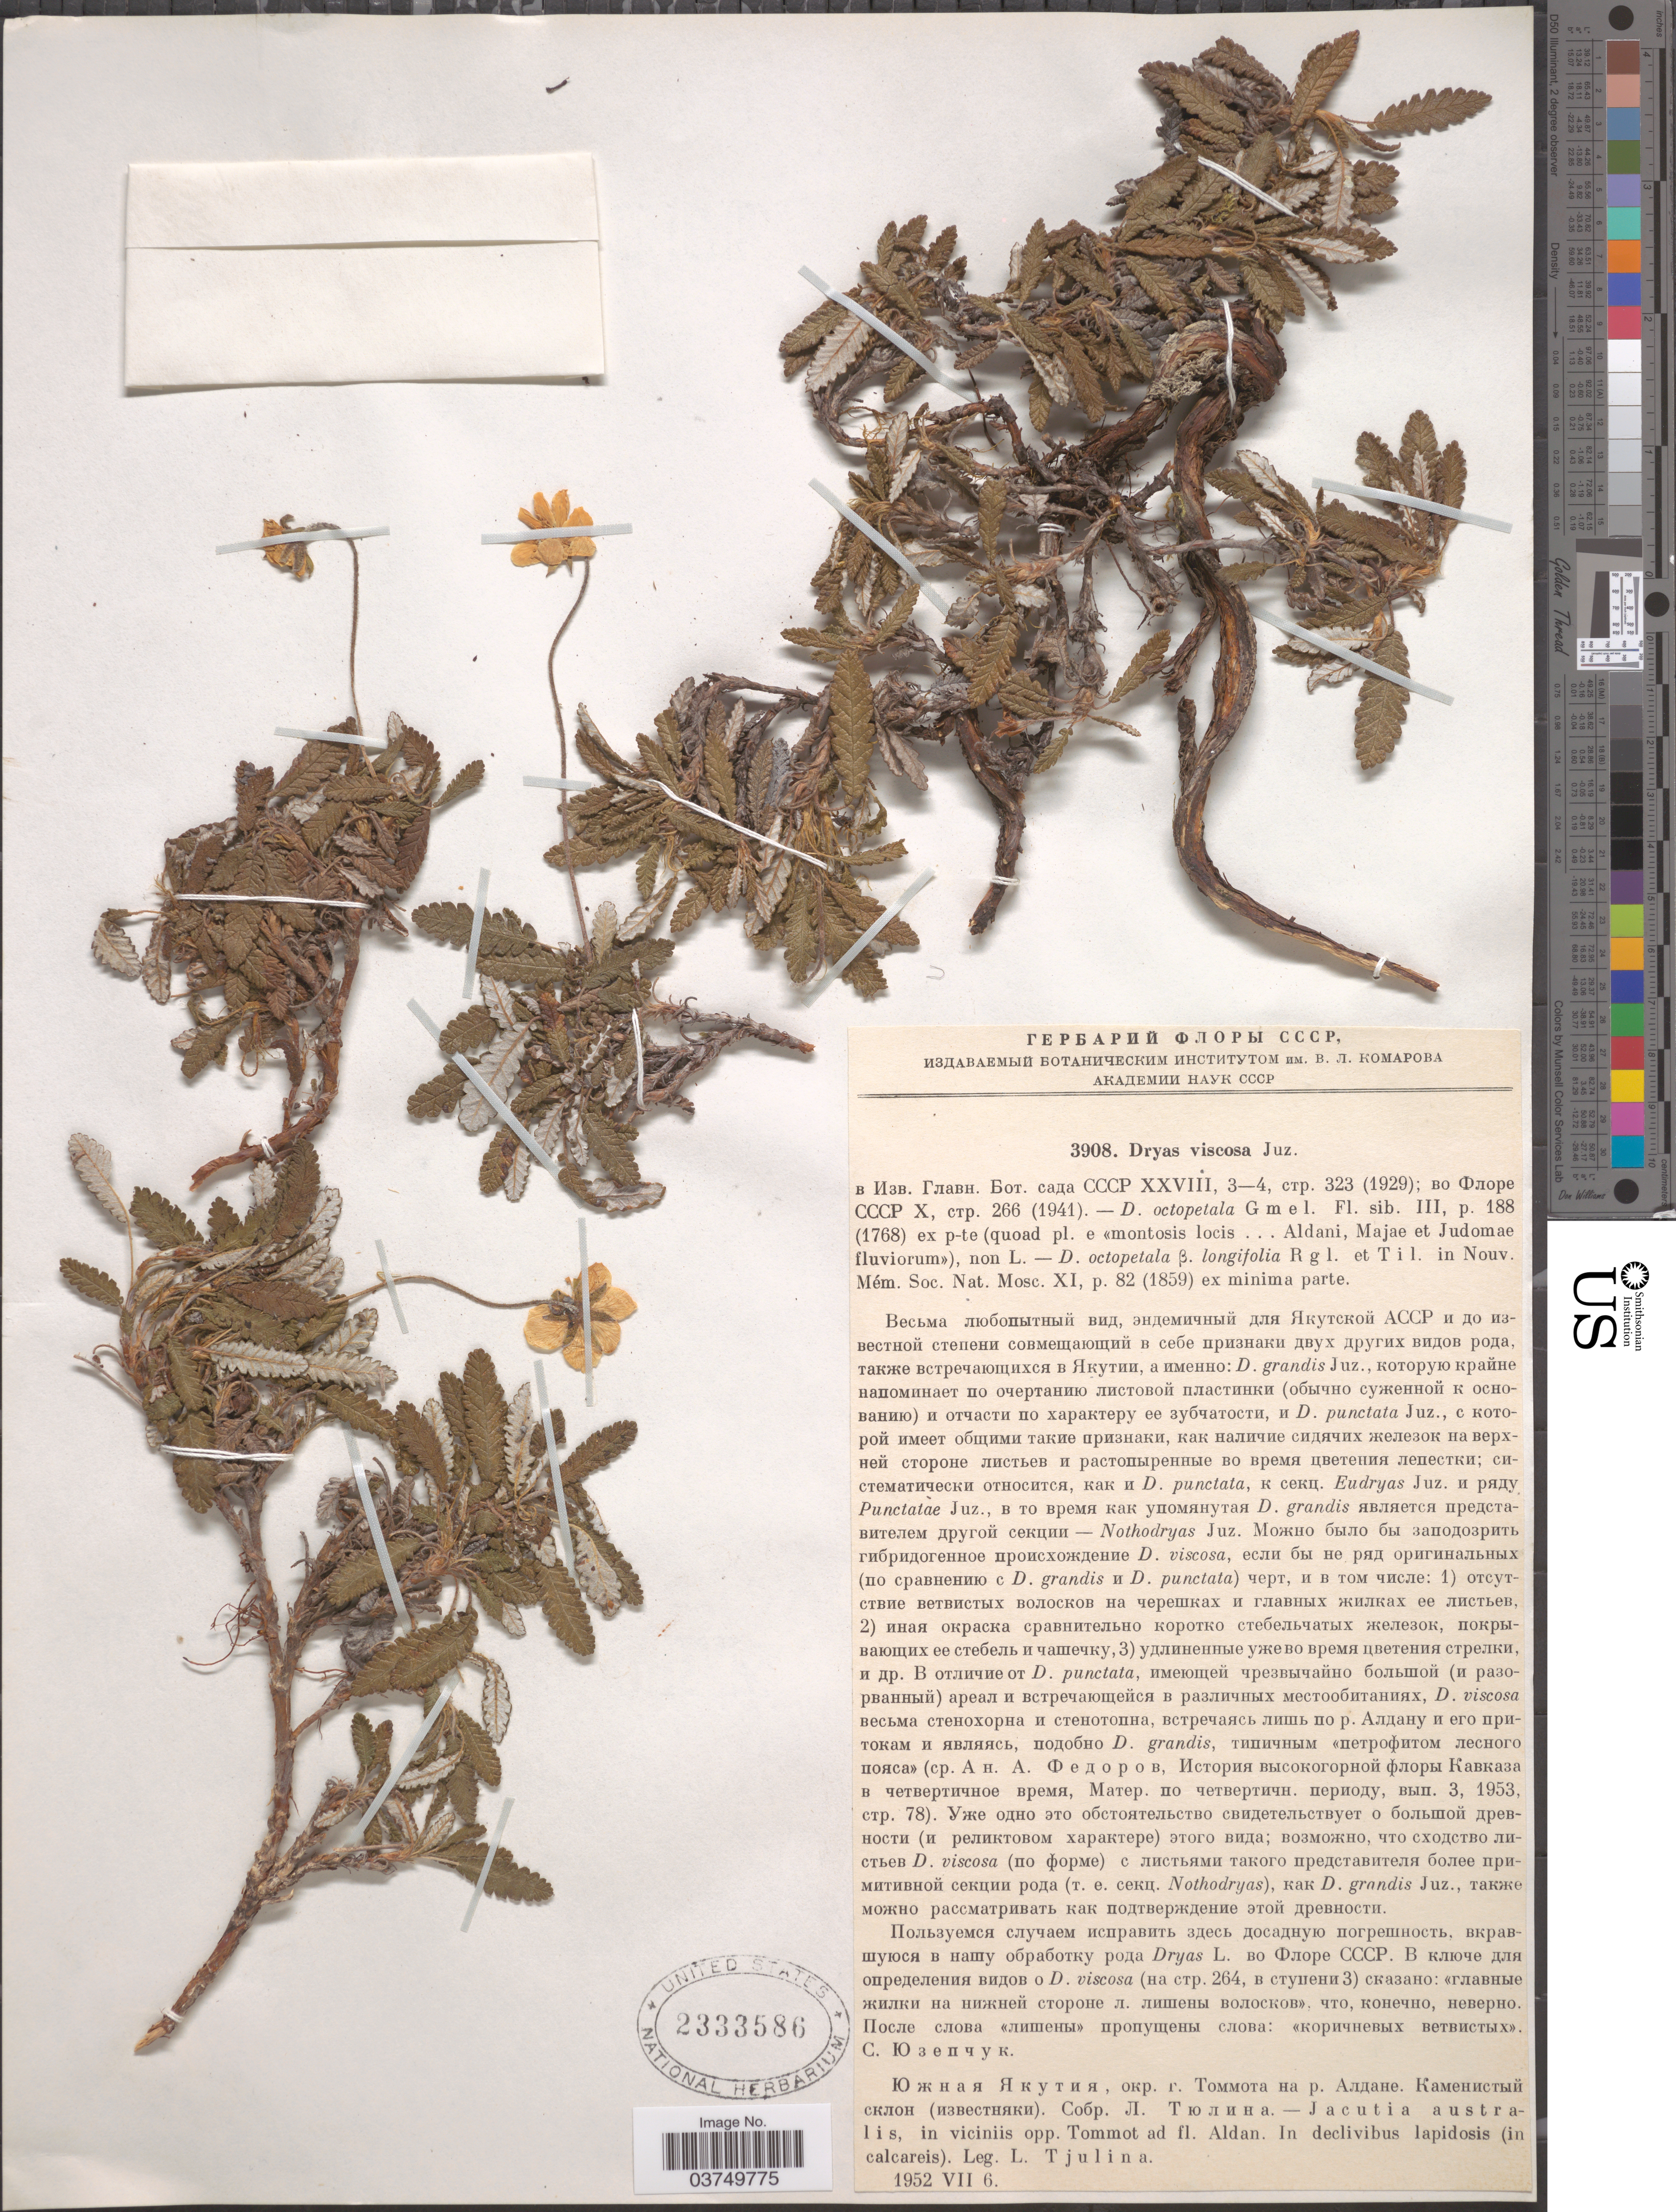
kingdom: Plantae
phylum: Tracheophyta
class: Magnoliopsida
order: Rosales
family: Rosaceae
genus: Dryas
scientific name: Dryas viscosa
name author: Juz.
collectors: L. Tjulina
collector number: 3908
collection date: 1952-07-06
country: Russian Federation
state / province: Sakha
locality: Jacutia australis, in viciniis opp. Tommot ad fl. Aldan.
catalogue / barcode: US 2333586